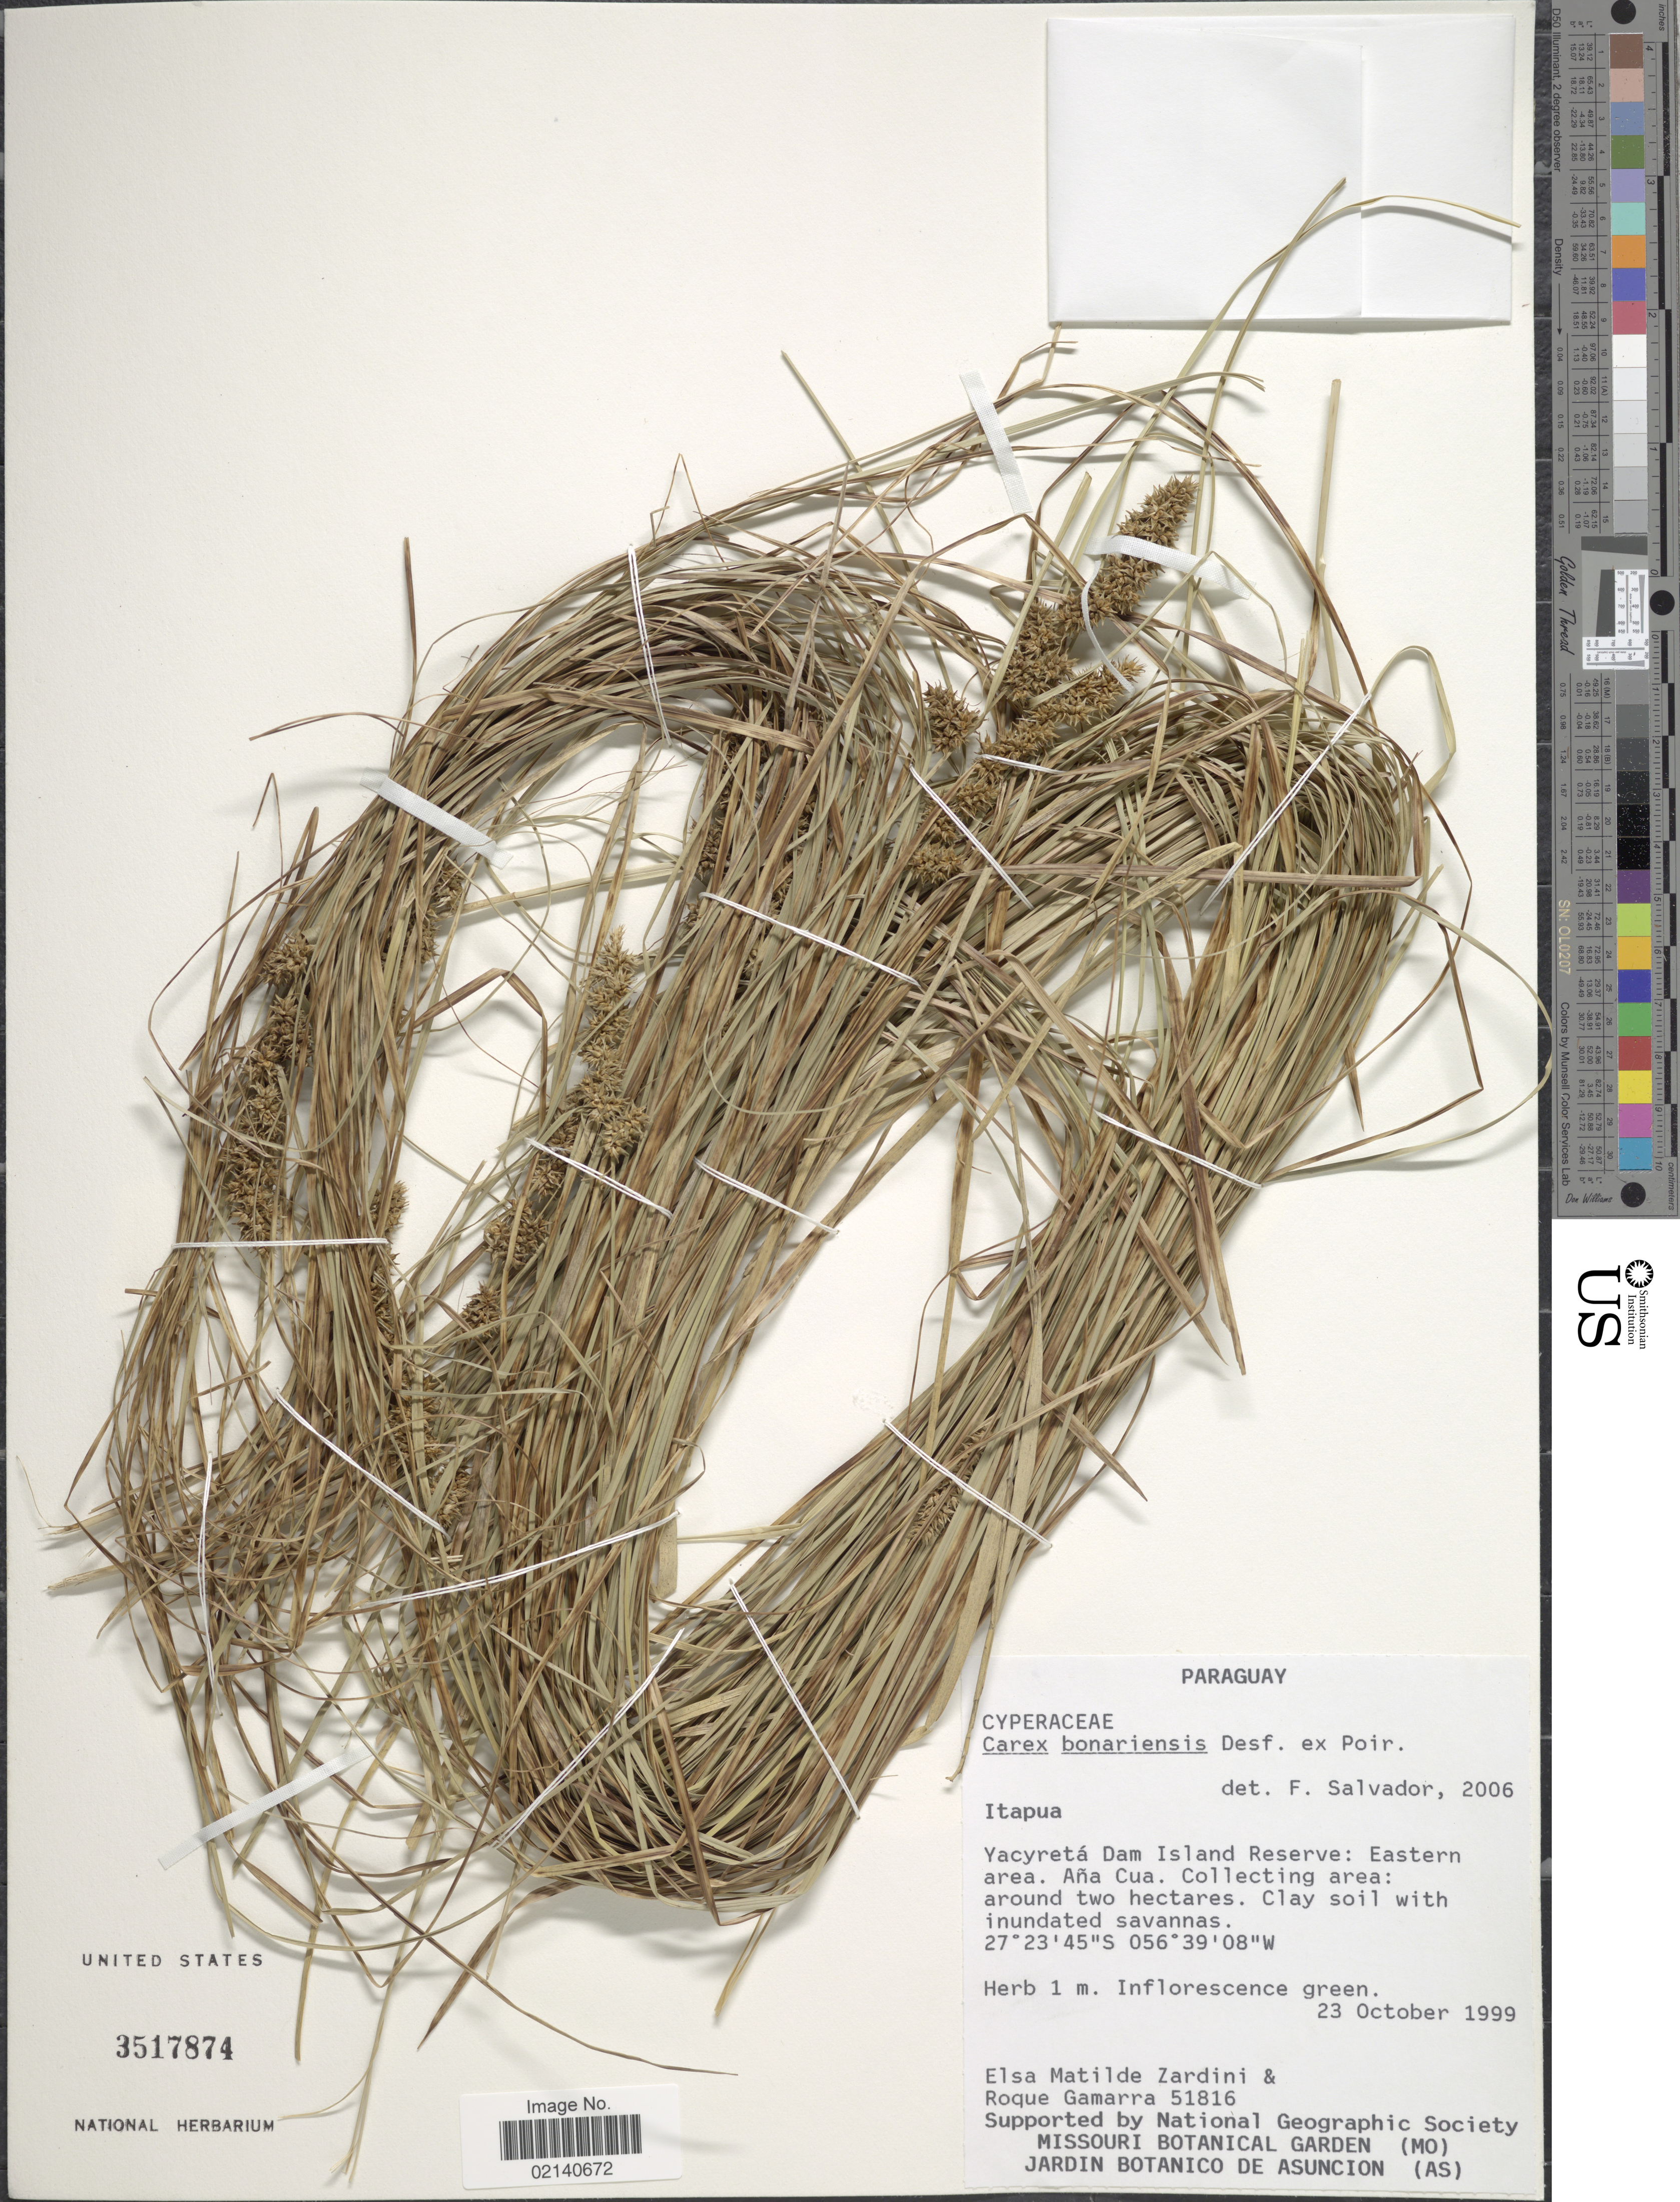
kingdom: Plantae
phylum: Tracheophyta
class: Liliopsida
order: Poales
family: Cyperaceae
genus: Carex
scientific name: Carex feddeana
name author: H. Pfeiff.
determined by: Jimnéz-Mejias, Pedro, (UPOS), Universidad Pablo de Olavide (SPAIN)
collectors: E. M. Zardini & R. Gamarra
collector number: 51816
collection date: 1999-10-23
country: Paraguay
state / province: Itapua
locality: Yacyreta Dam Island Reserve: Eastern area. Ana Cua. Collecting area: around two hectares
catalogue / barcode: US 3517874